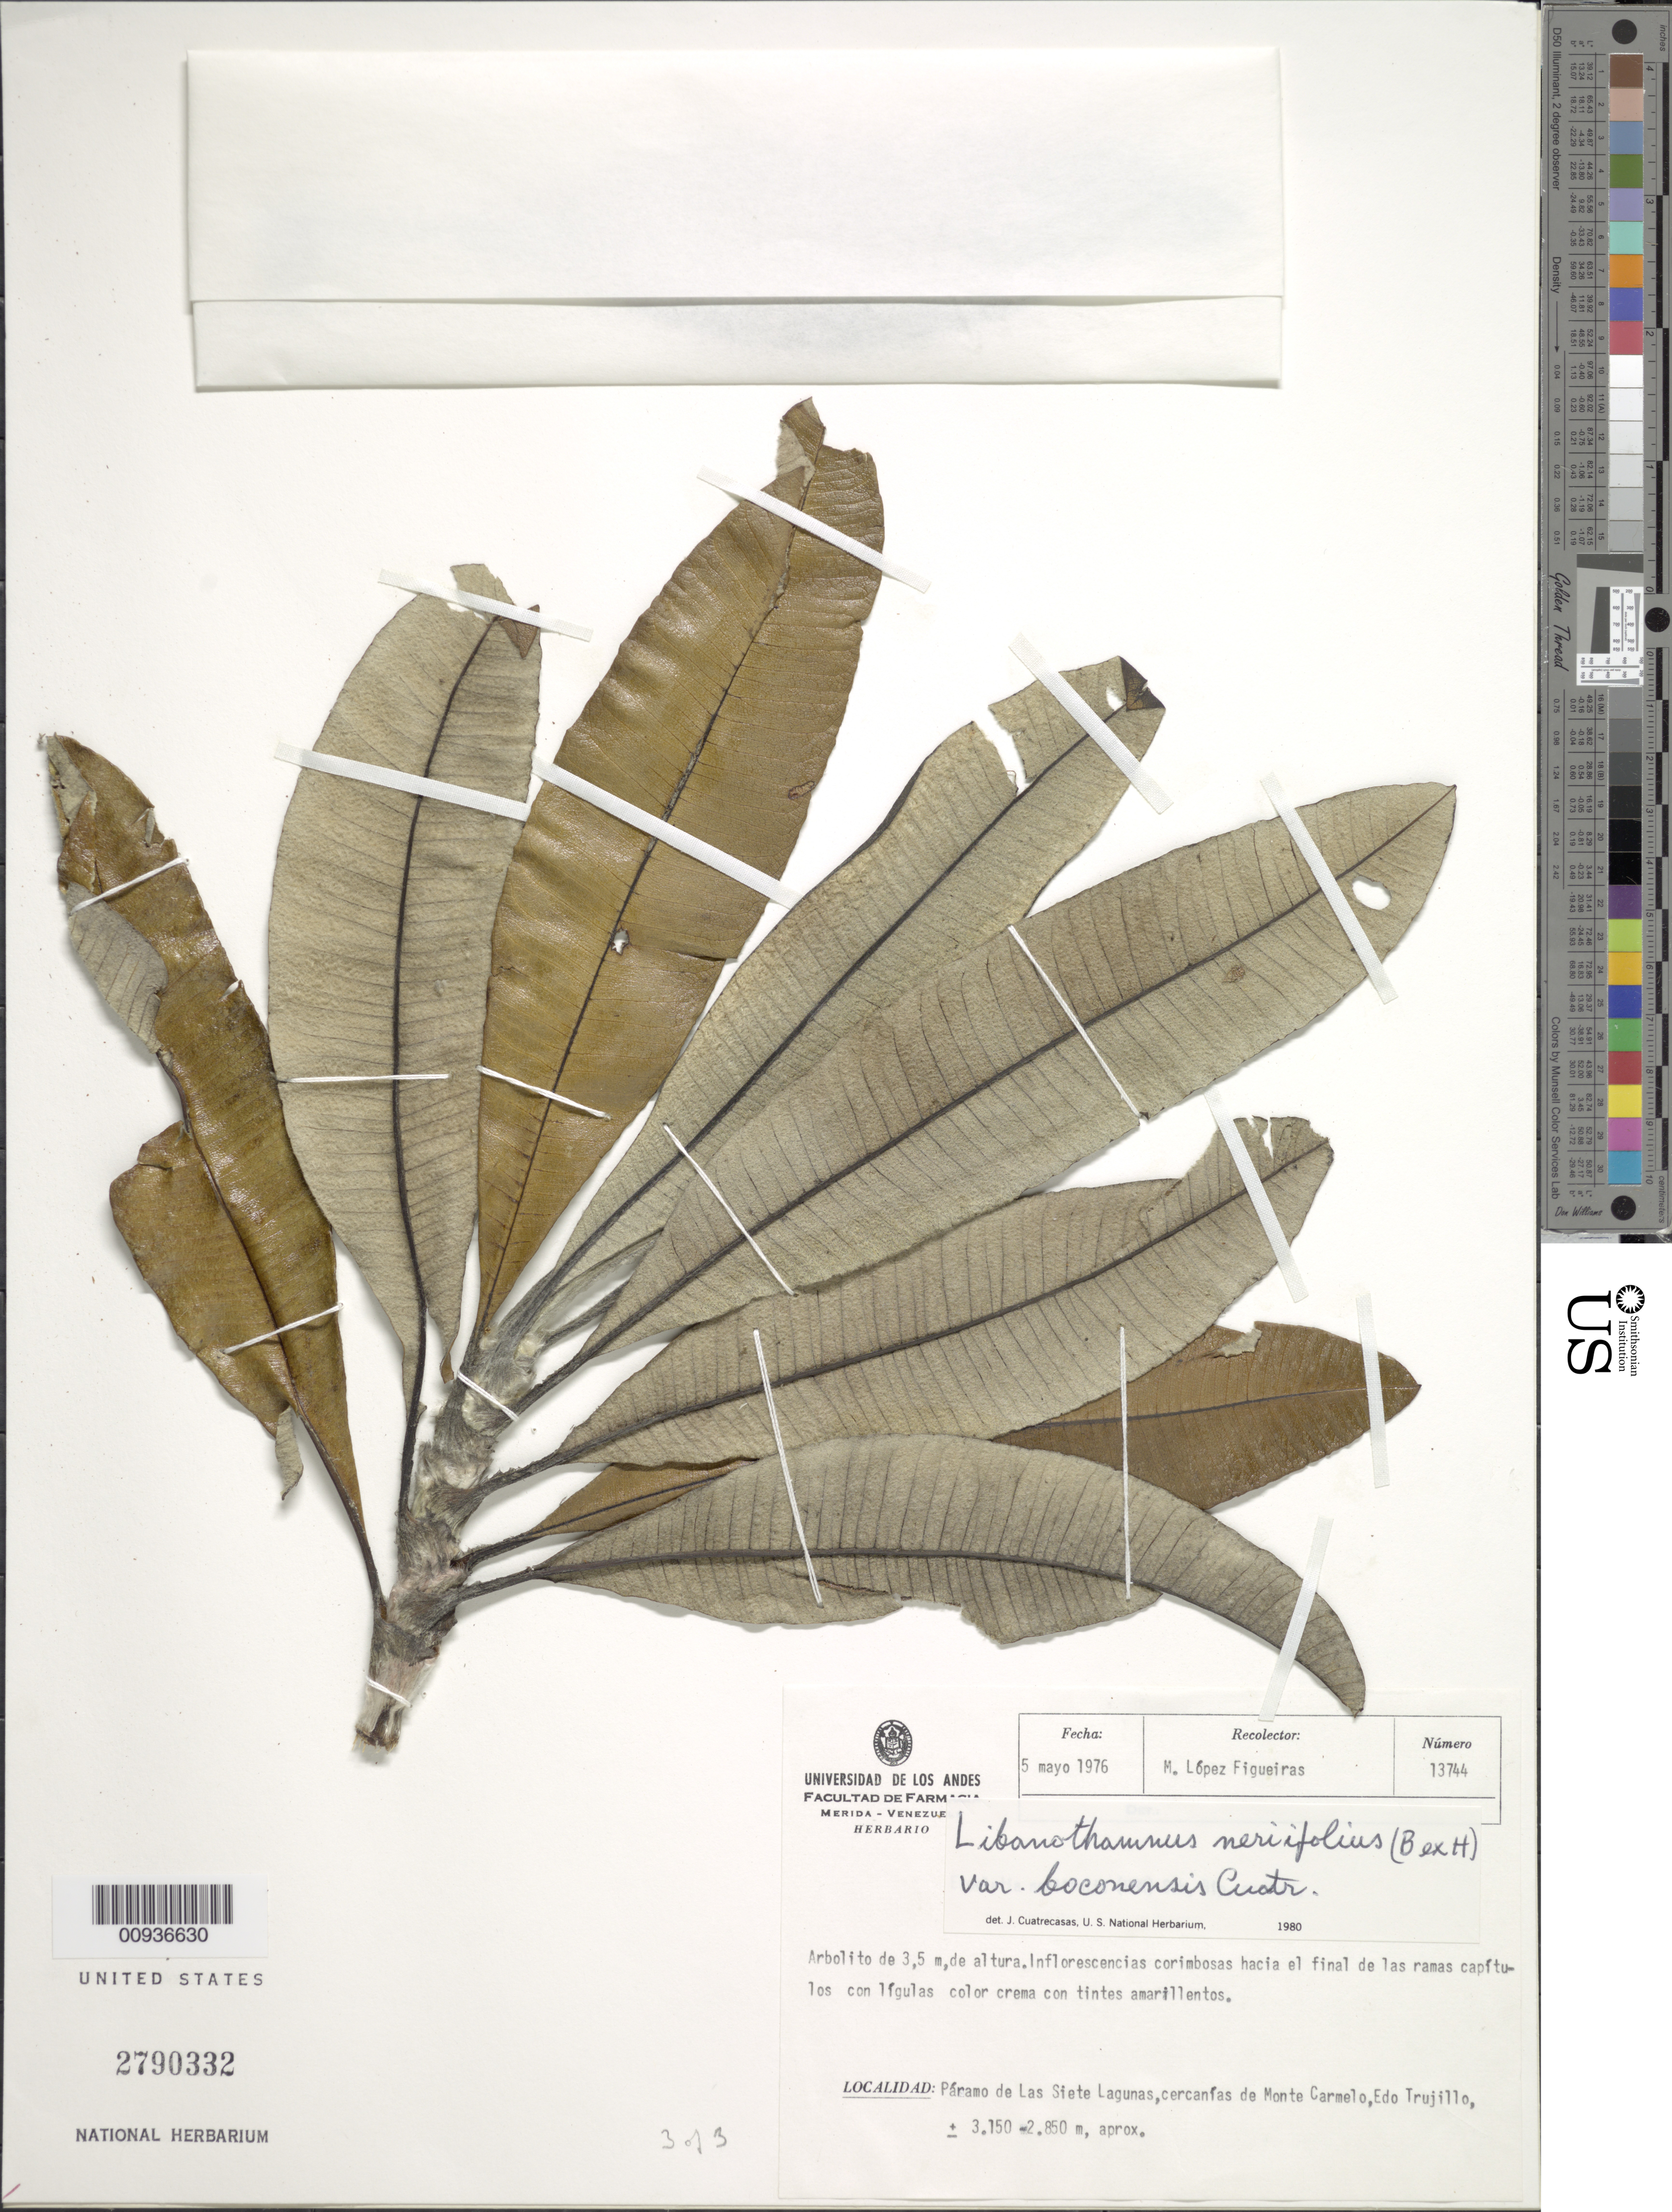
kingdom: Plantae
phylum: Tracheophyta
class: Magnoliopsida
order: Asterales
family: Asteraceae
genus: Libanothamnus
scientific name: Libanothamnus neriifolius var. boconensis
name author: Cuatrec.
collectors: M. López Figueiras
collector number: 13744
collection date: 1976-05-05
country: Venezuela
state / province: Trujillo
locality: Páramo de Las siete Lagunas, cercanías de Monte Carmelo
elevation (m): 2850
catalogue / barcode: US 2790332